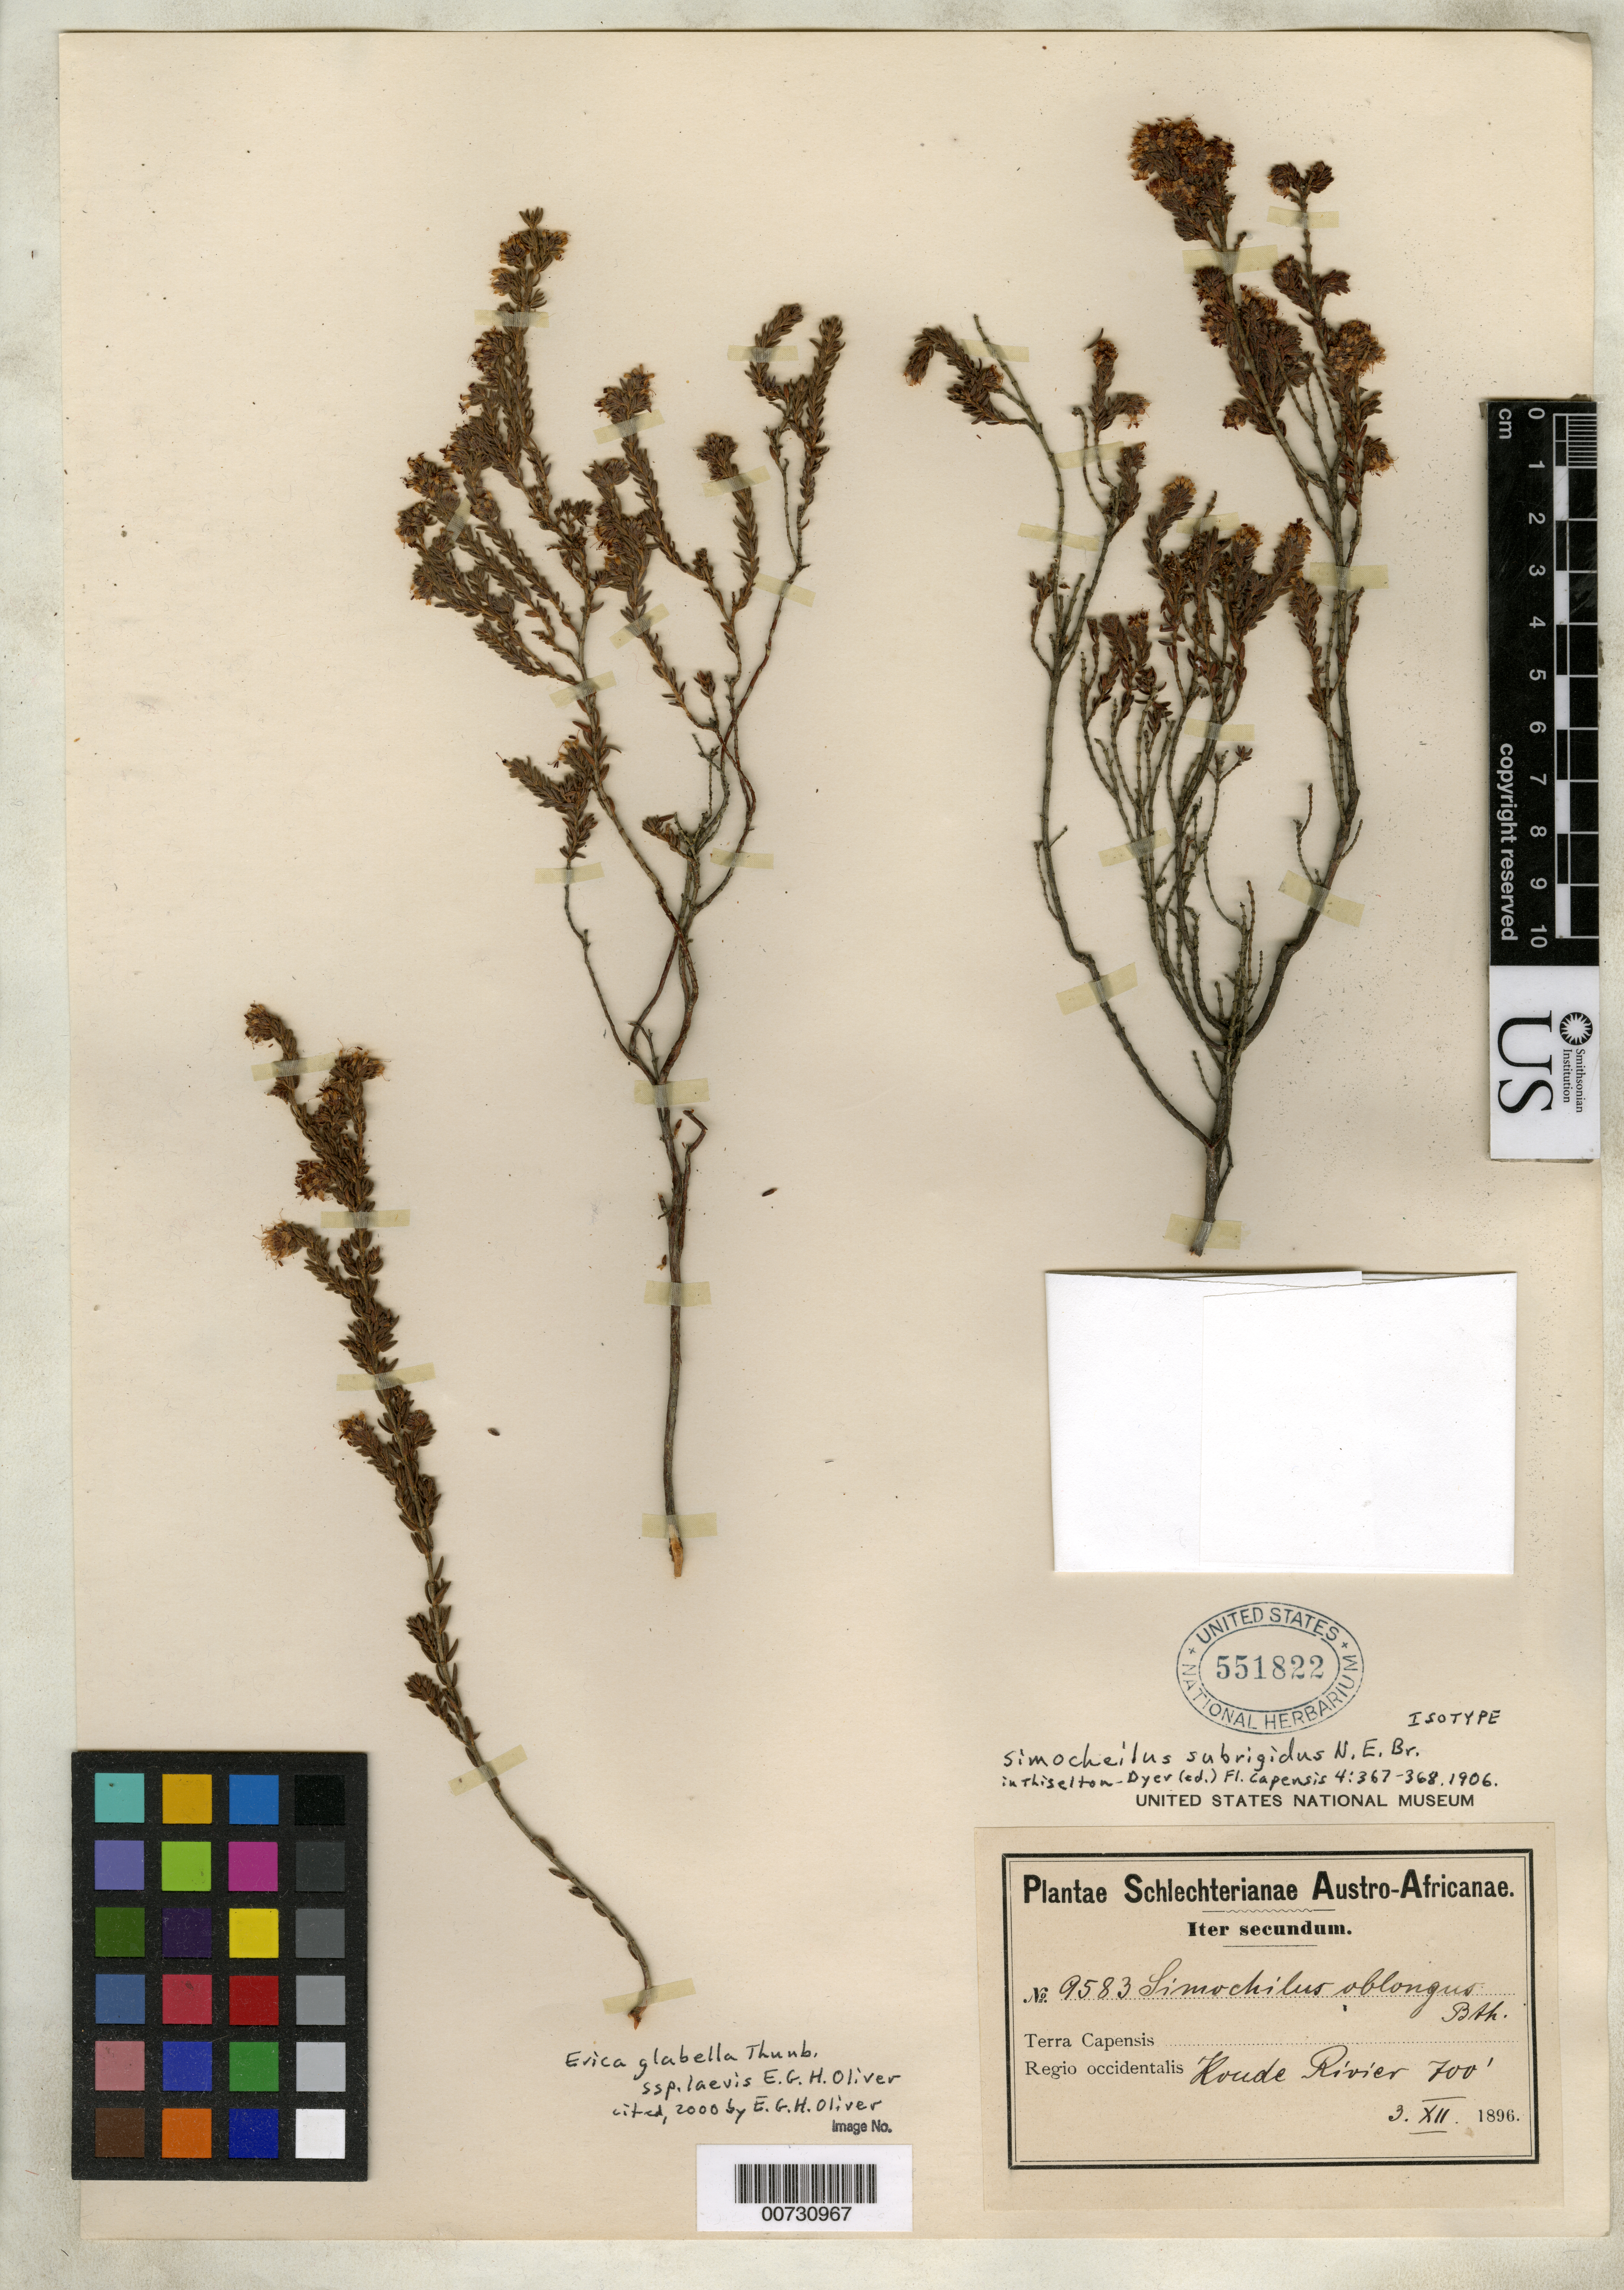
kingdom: Plantae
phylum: Tracheophyta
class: Magnoliopsida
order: Ericales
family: Ericaceae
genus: Simocheilus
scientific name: Simocheilus subrigidus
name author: N.E. Br. in Dyer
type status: Isotype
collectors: F. R. R. Schlechter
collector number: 9583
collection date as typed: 03 Dec 1896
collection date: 1896-12-03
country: South Africa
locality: Terra Capensis, regio occidentalis, Koude Rivier [protologue: by the Koude River near Elim].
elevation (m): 213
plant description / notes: Collection (but not US sheet) cited 2000 by E.G.H. Oliver, Contr. Bolus Herb. 19.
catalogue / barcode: US 551822